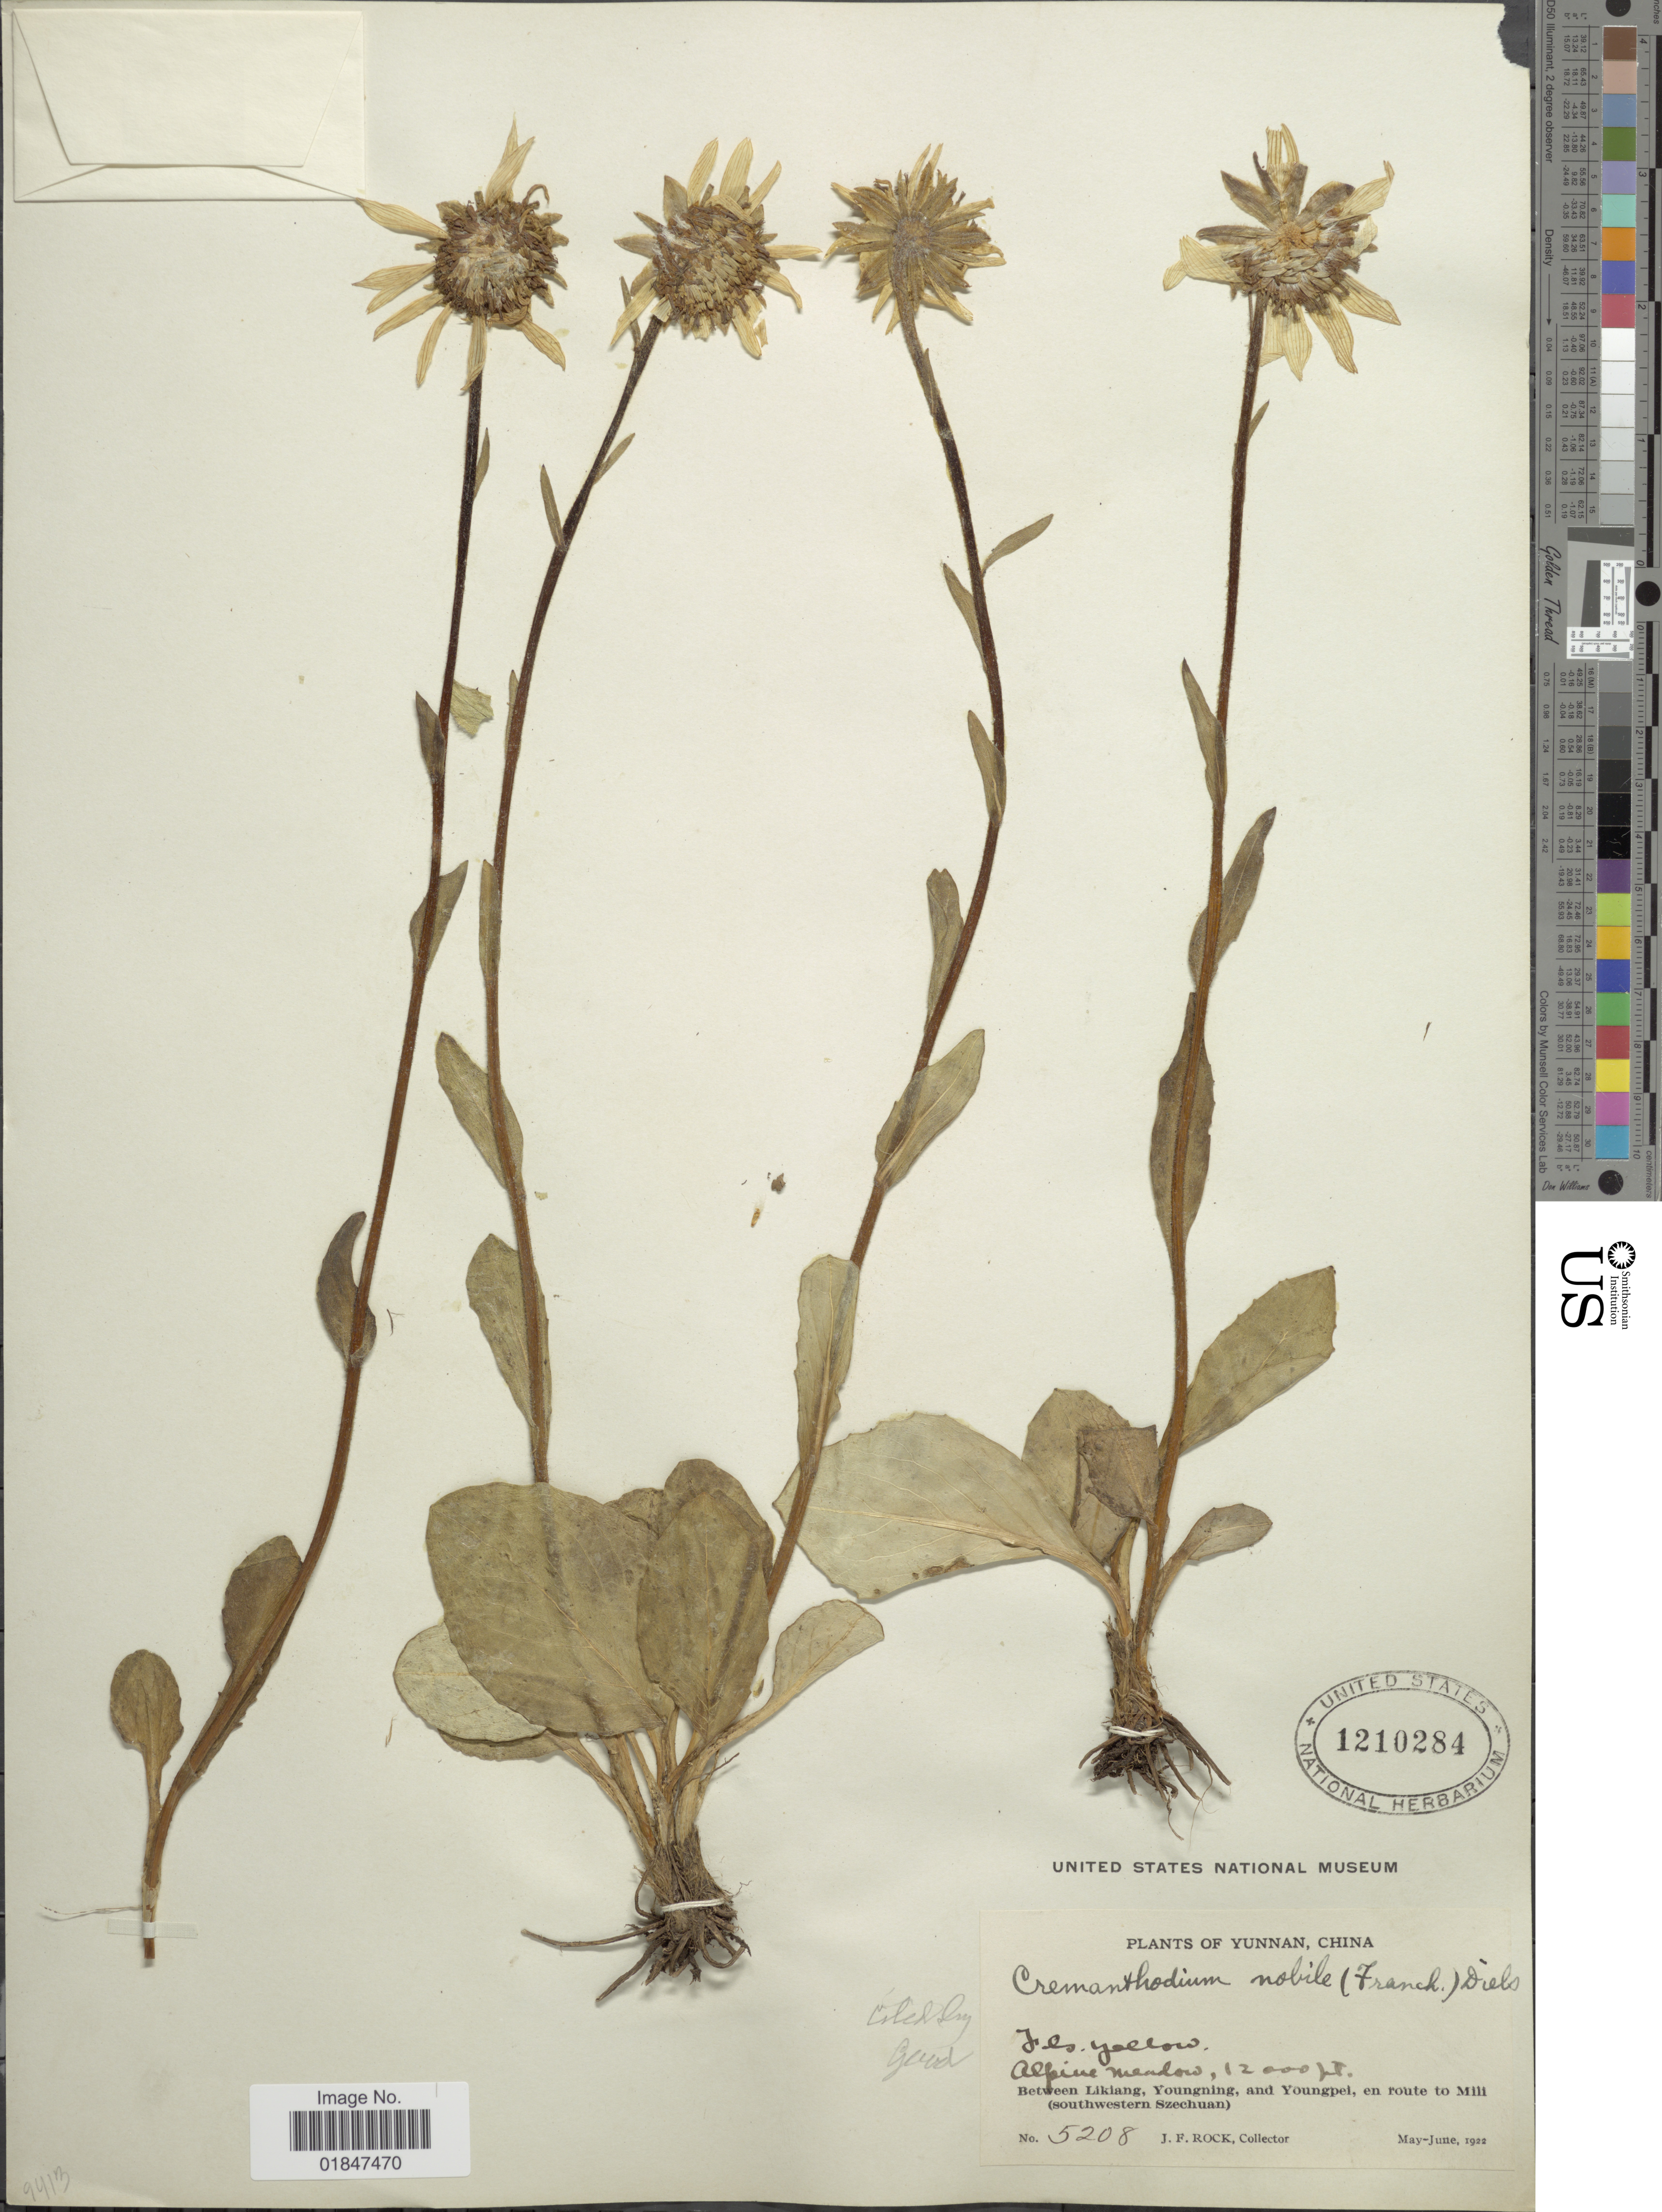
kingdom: Plantae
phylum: Tracheophyta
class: Magnoliopsida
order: Asterales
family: Asteraceae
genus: Cremanthodium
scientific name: Cremanthodium nobile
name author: (Franch.) Diels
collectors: J. Rock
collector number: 5208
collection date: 1922-05/1922-06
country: China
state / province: Yunnan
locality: Between Likiang, Youngning, and Youngpei, en route to Mili (Southwestern Szechuan)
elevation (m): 3658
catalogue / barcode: US 1210284